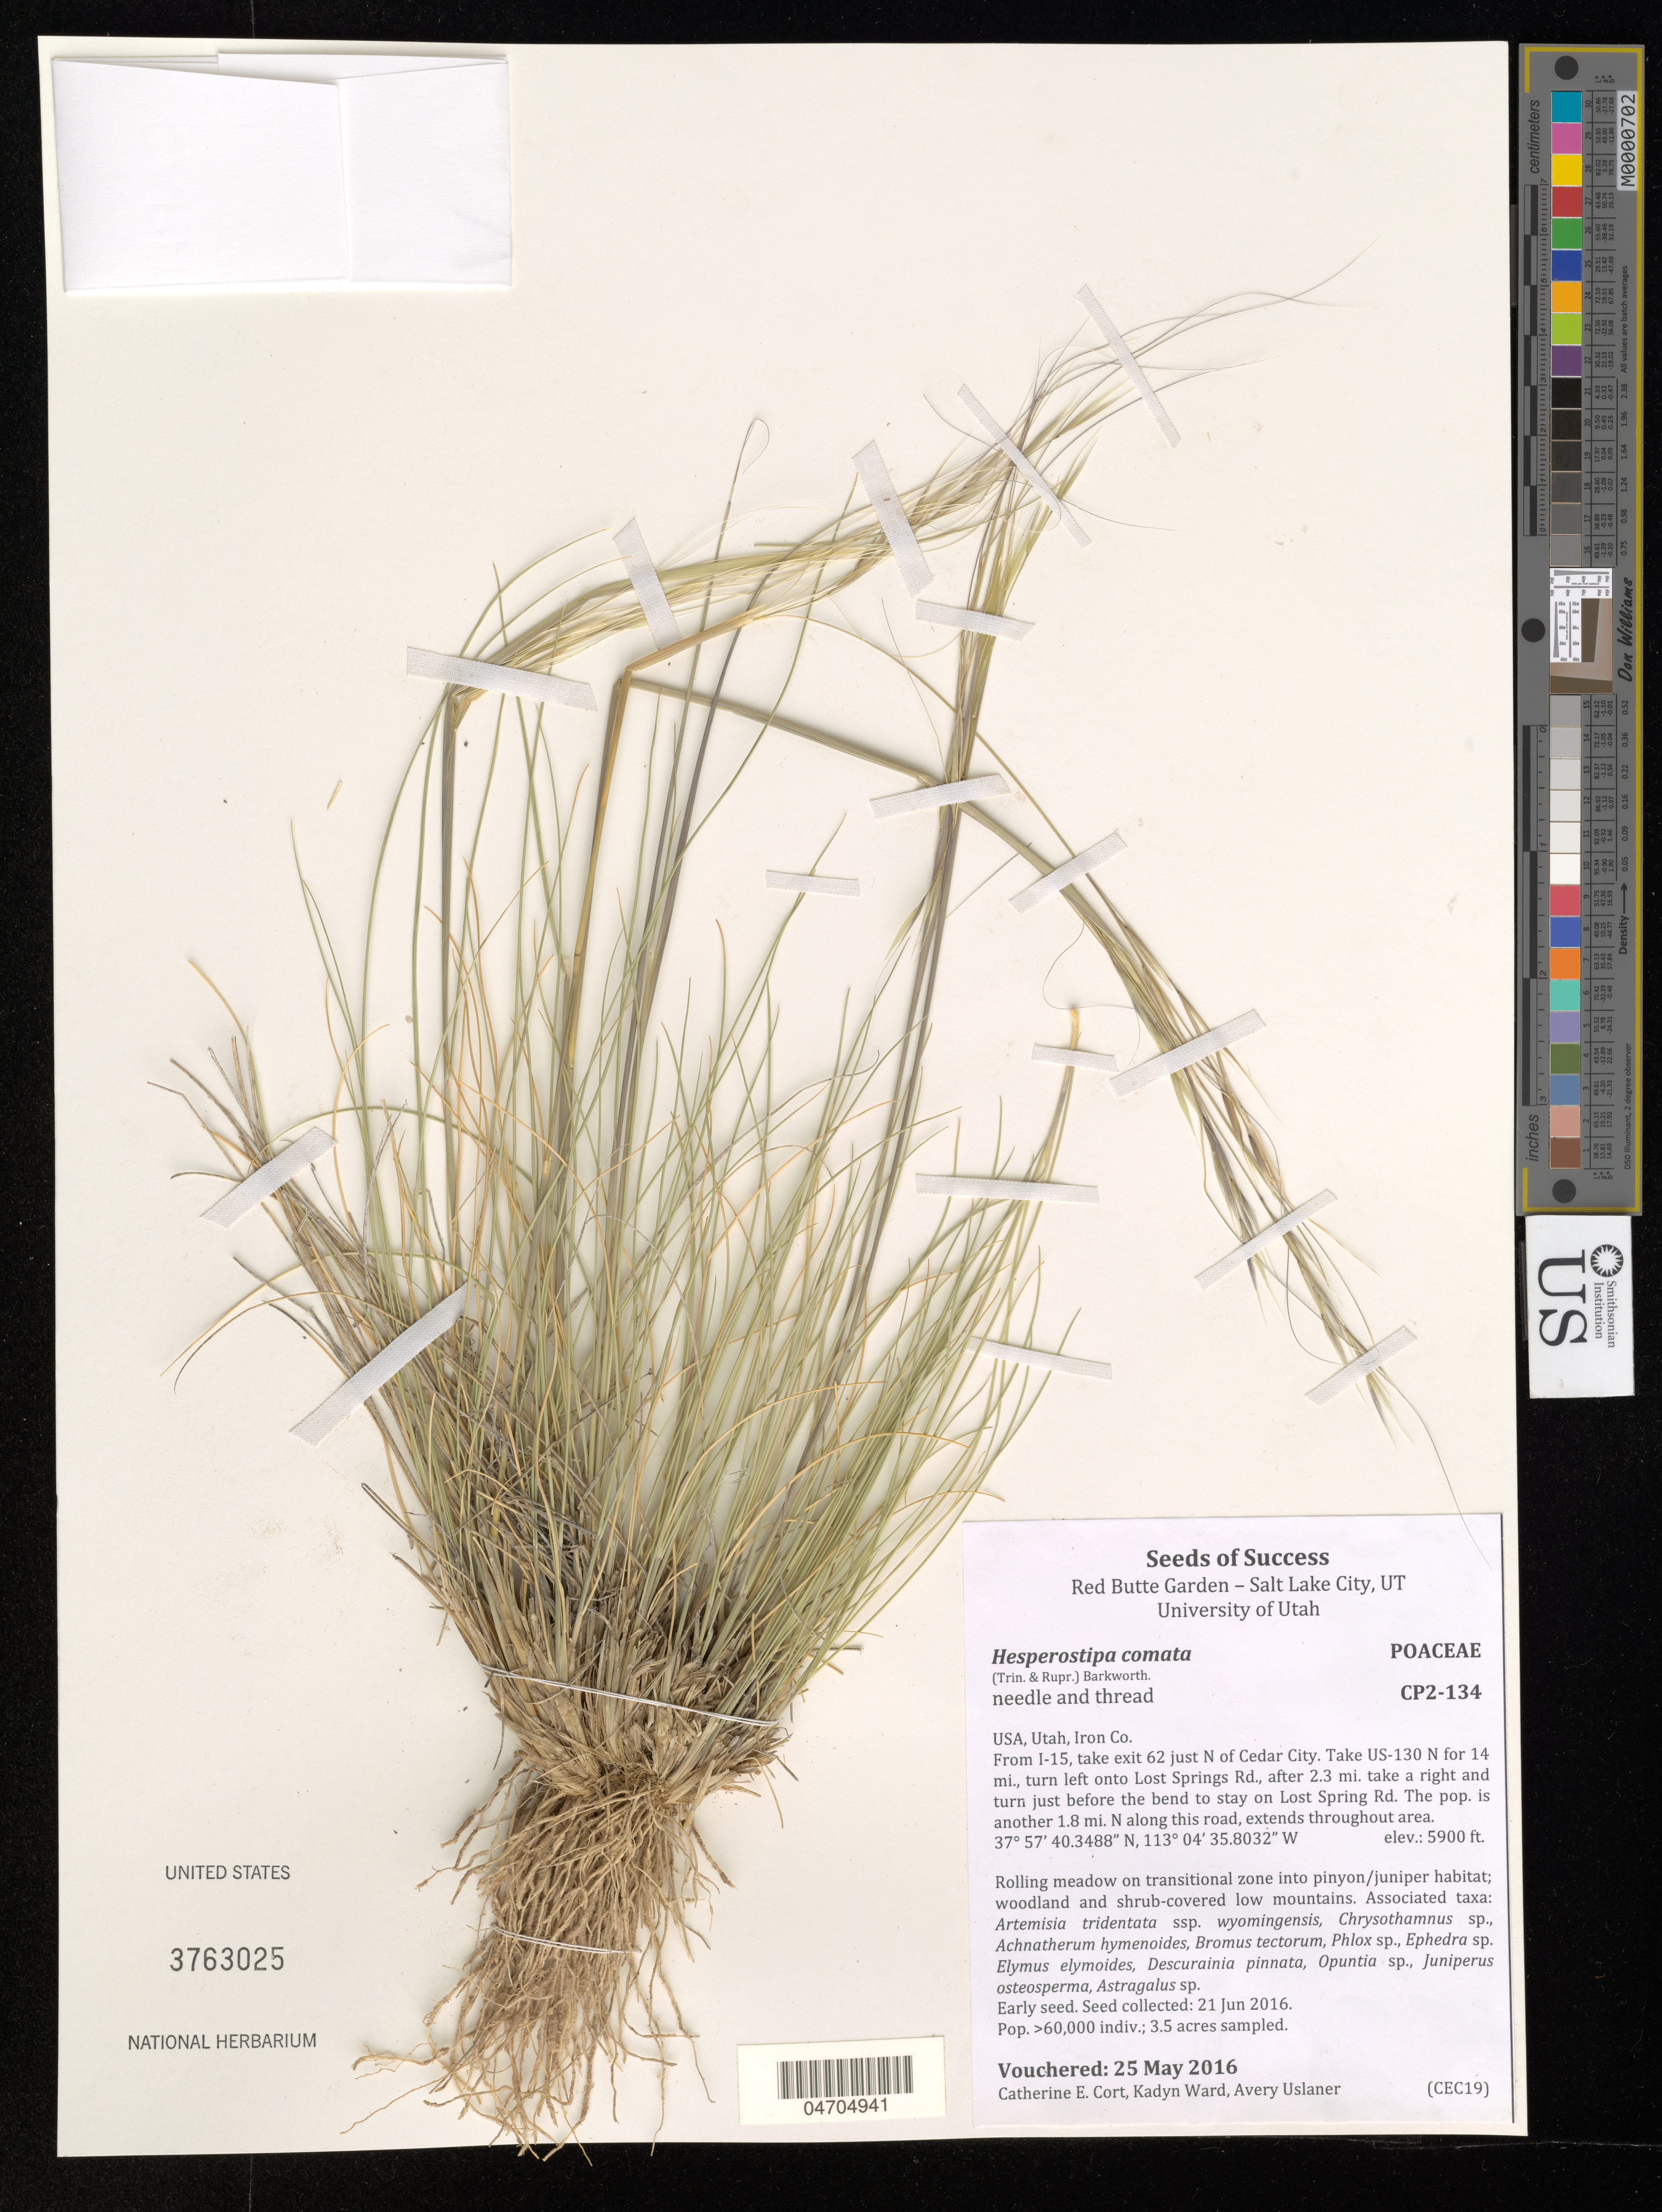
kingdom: Plantae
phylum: Tracheophyta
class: Liliopsida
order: Poales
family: Poaceae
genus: Hesperostipa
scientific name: Hesperostipa comata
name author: (Trin. & Rupr.) Barkworth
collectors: C. Cort, K. Ward & A. Uslaner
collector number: CP2-134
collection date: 2016-06-21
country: United States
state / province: Utah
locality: Iron Co. From I-15, take exit 62 just N of Cedar City. Take US-130 N for 14 mi., turn left onto Lost Springs Rd., after 2.3 mi take a right and turn just before the bend to stay on Lost Spring Rd. The pop. is another 1.8 mi. N. along this road, extends throughout area.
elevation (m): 1798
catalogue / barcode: US 3763025